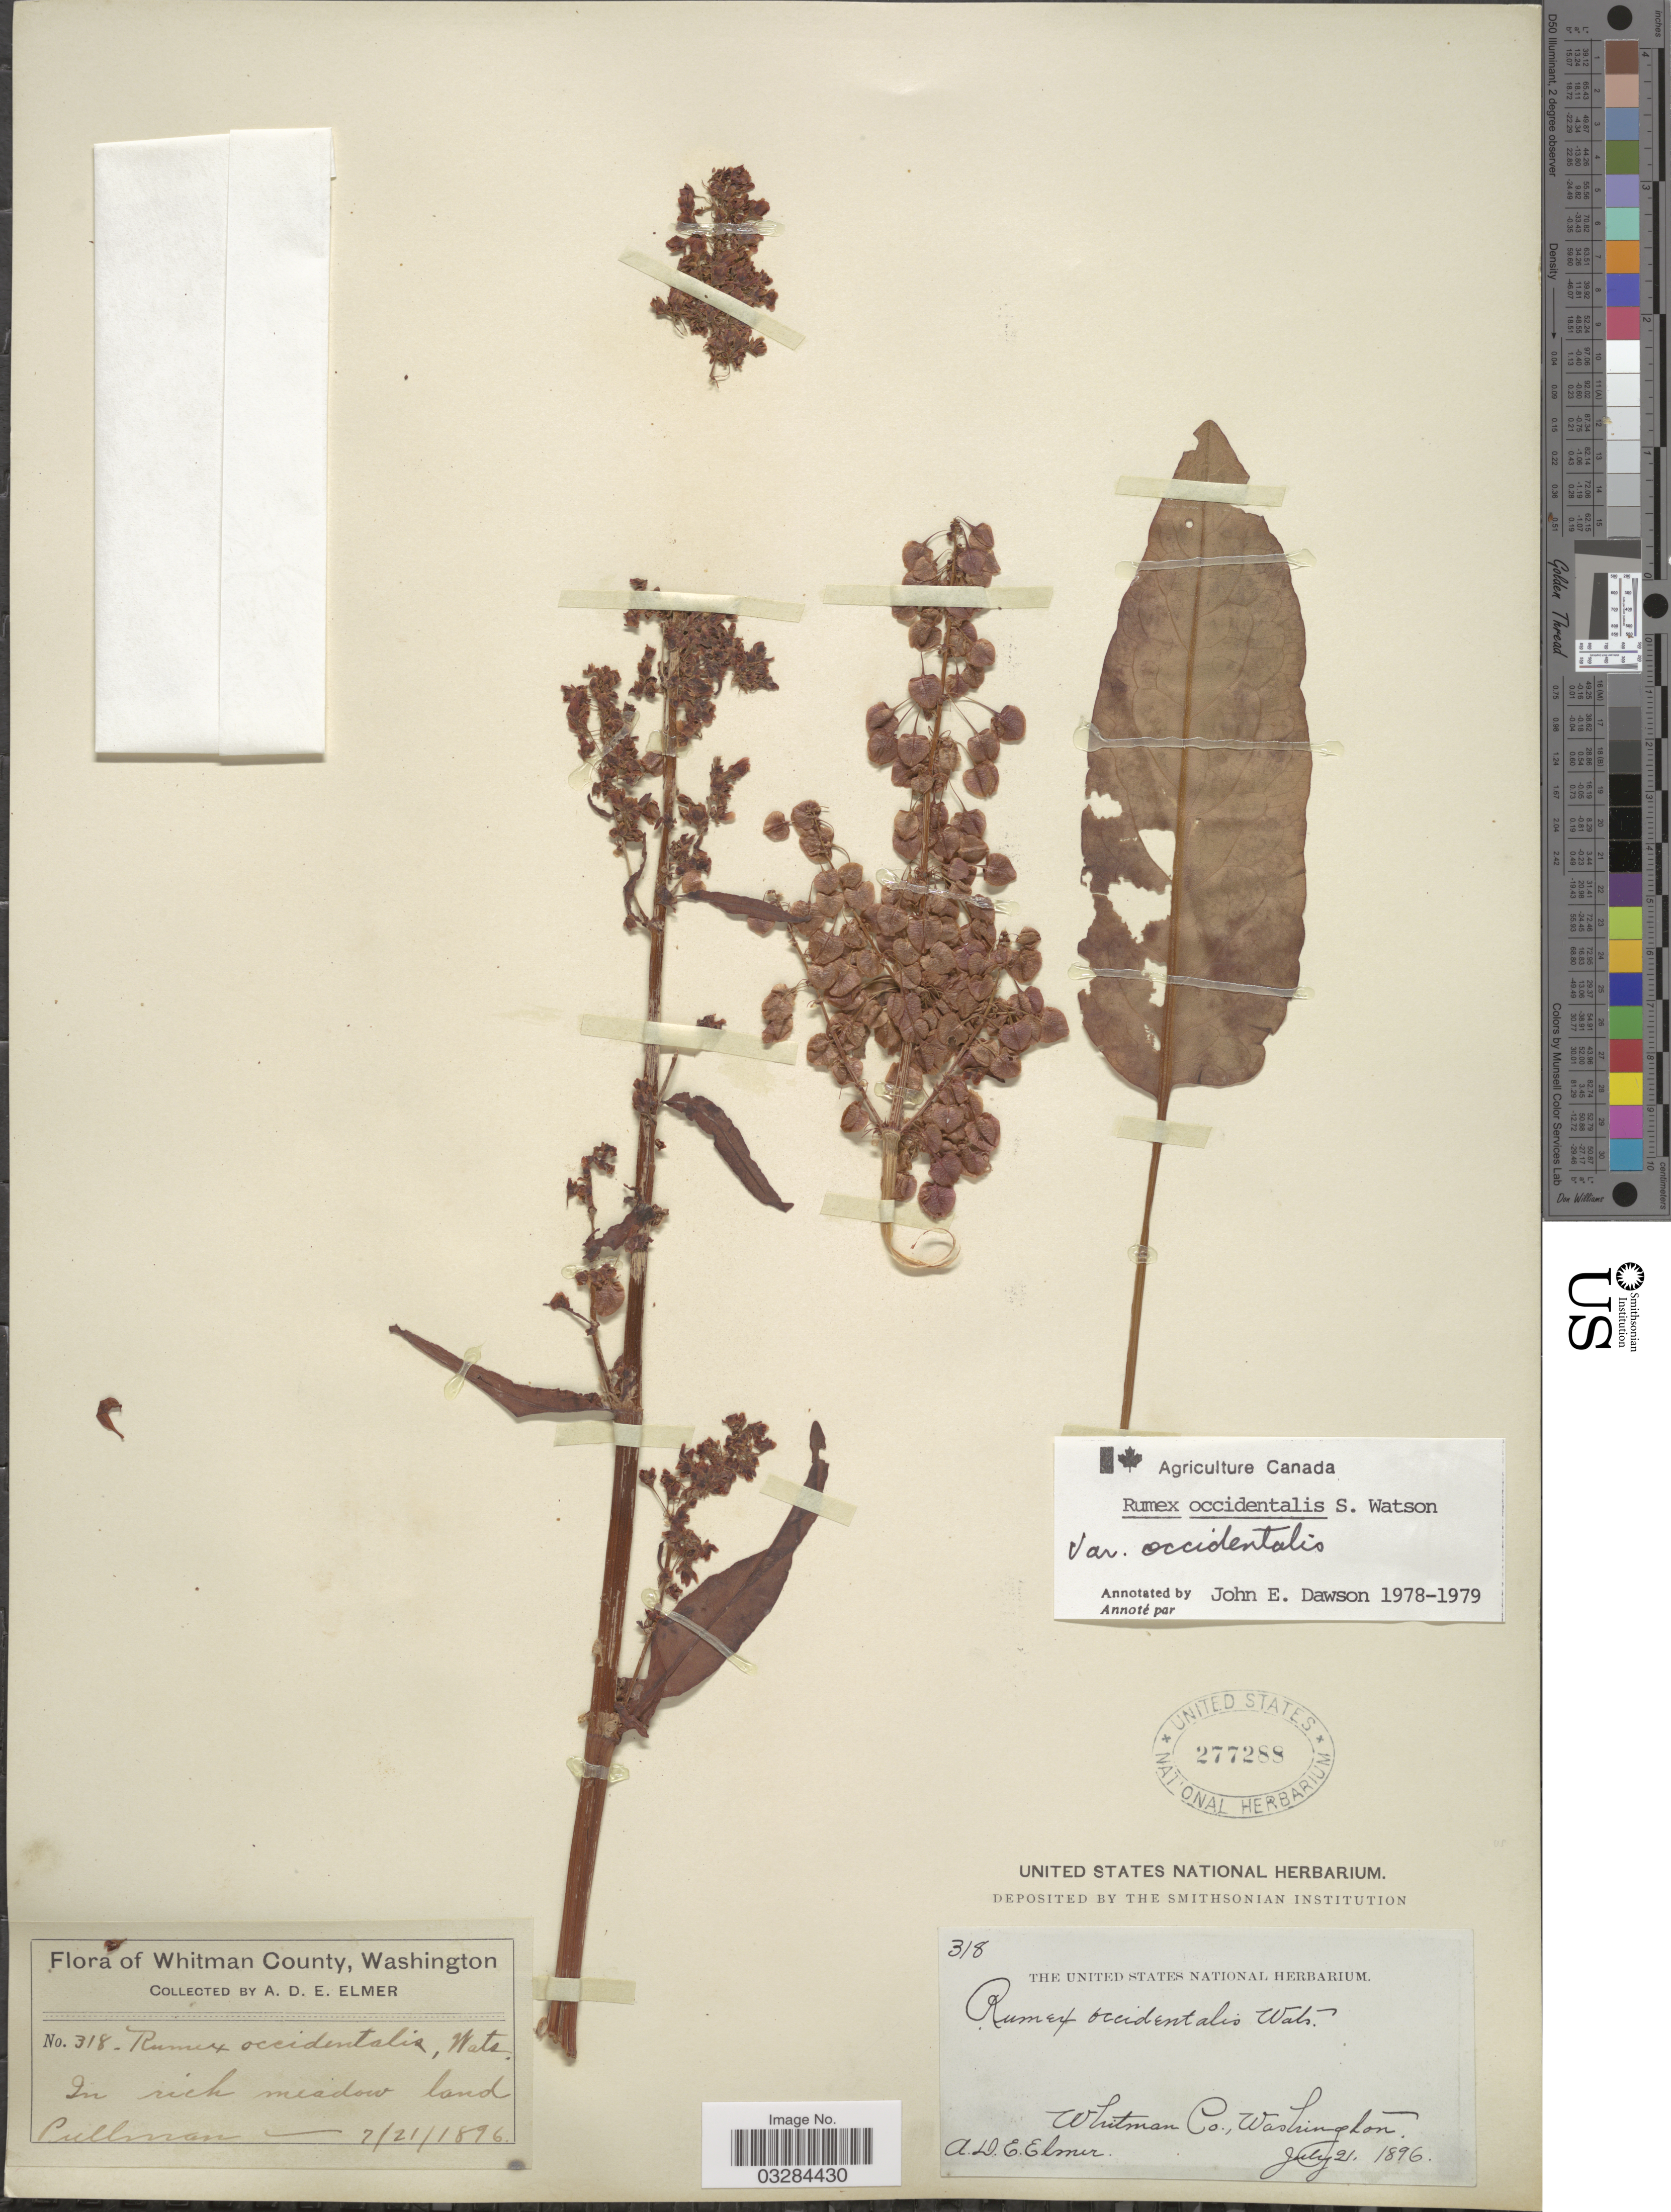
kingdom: Plantae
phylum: Tracheophyta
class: Magnoliopsida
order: Caryophyllales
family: Polygonaceae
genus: Rumex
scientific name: Rumex occidentalis var. occidentalis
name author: S. Watson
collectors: A. D. E. Elmer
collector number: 318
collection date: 1896-07-21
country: United States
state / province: Washington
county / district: Whitman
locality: Whitman County. In rich meadow land Cullman. Whitman Co.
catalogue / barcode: US 277288